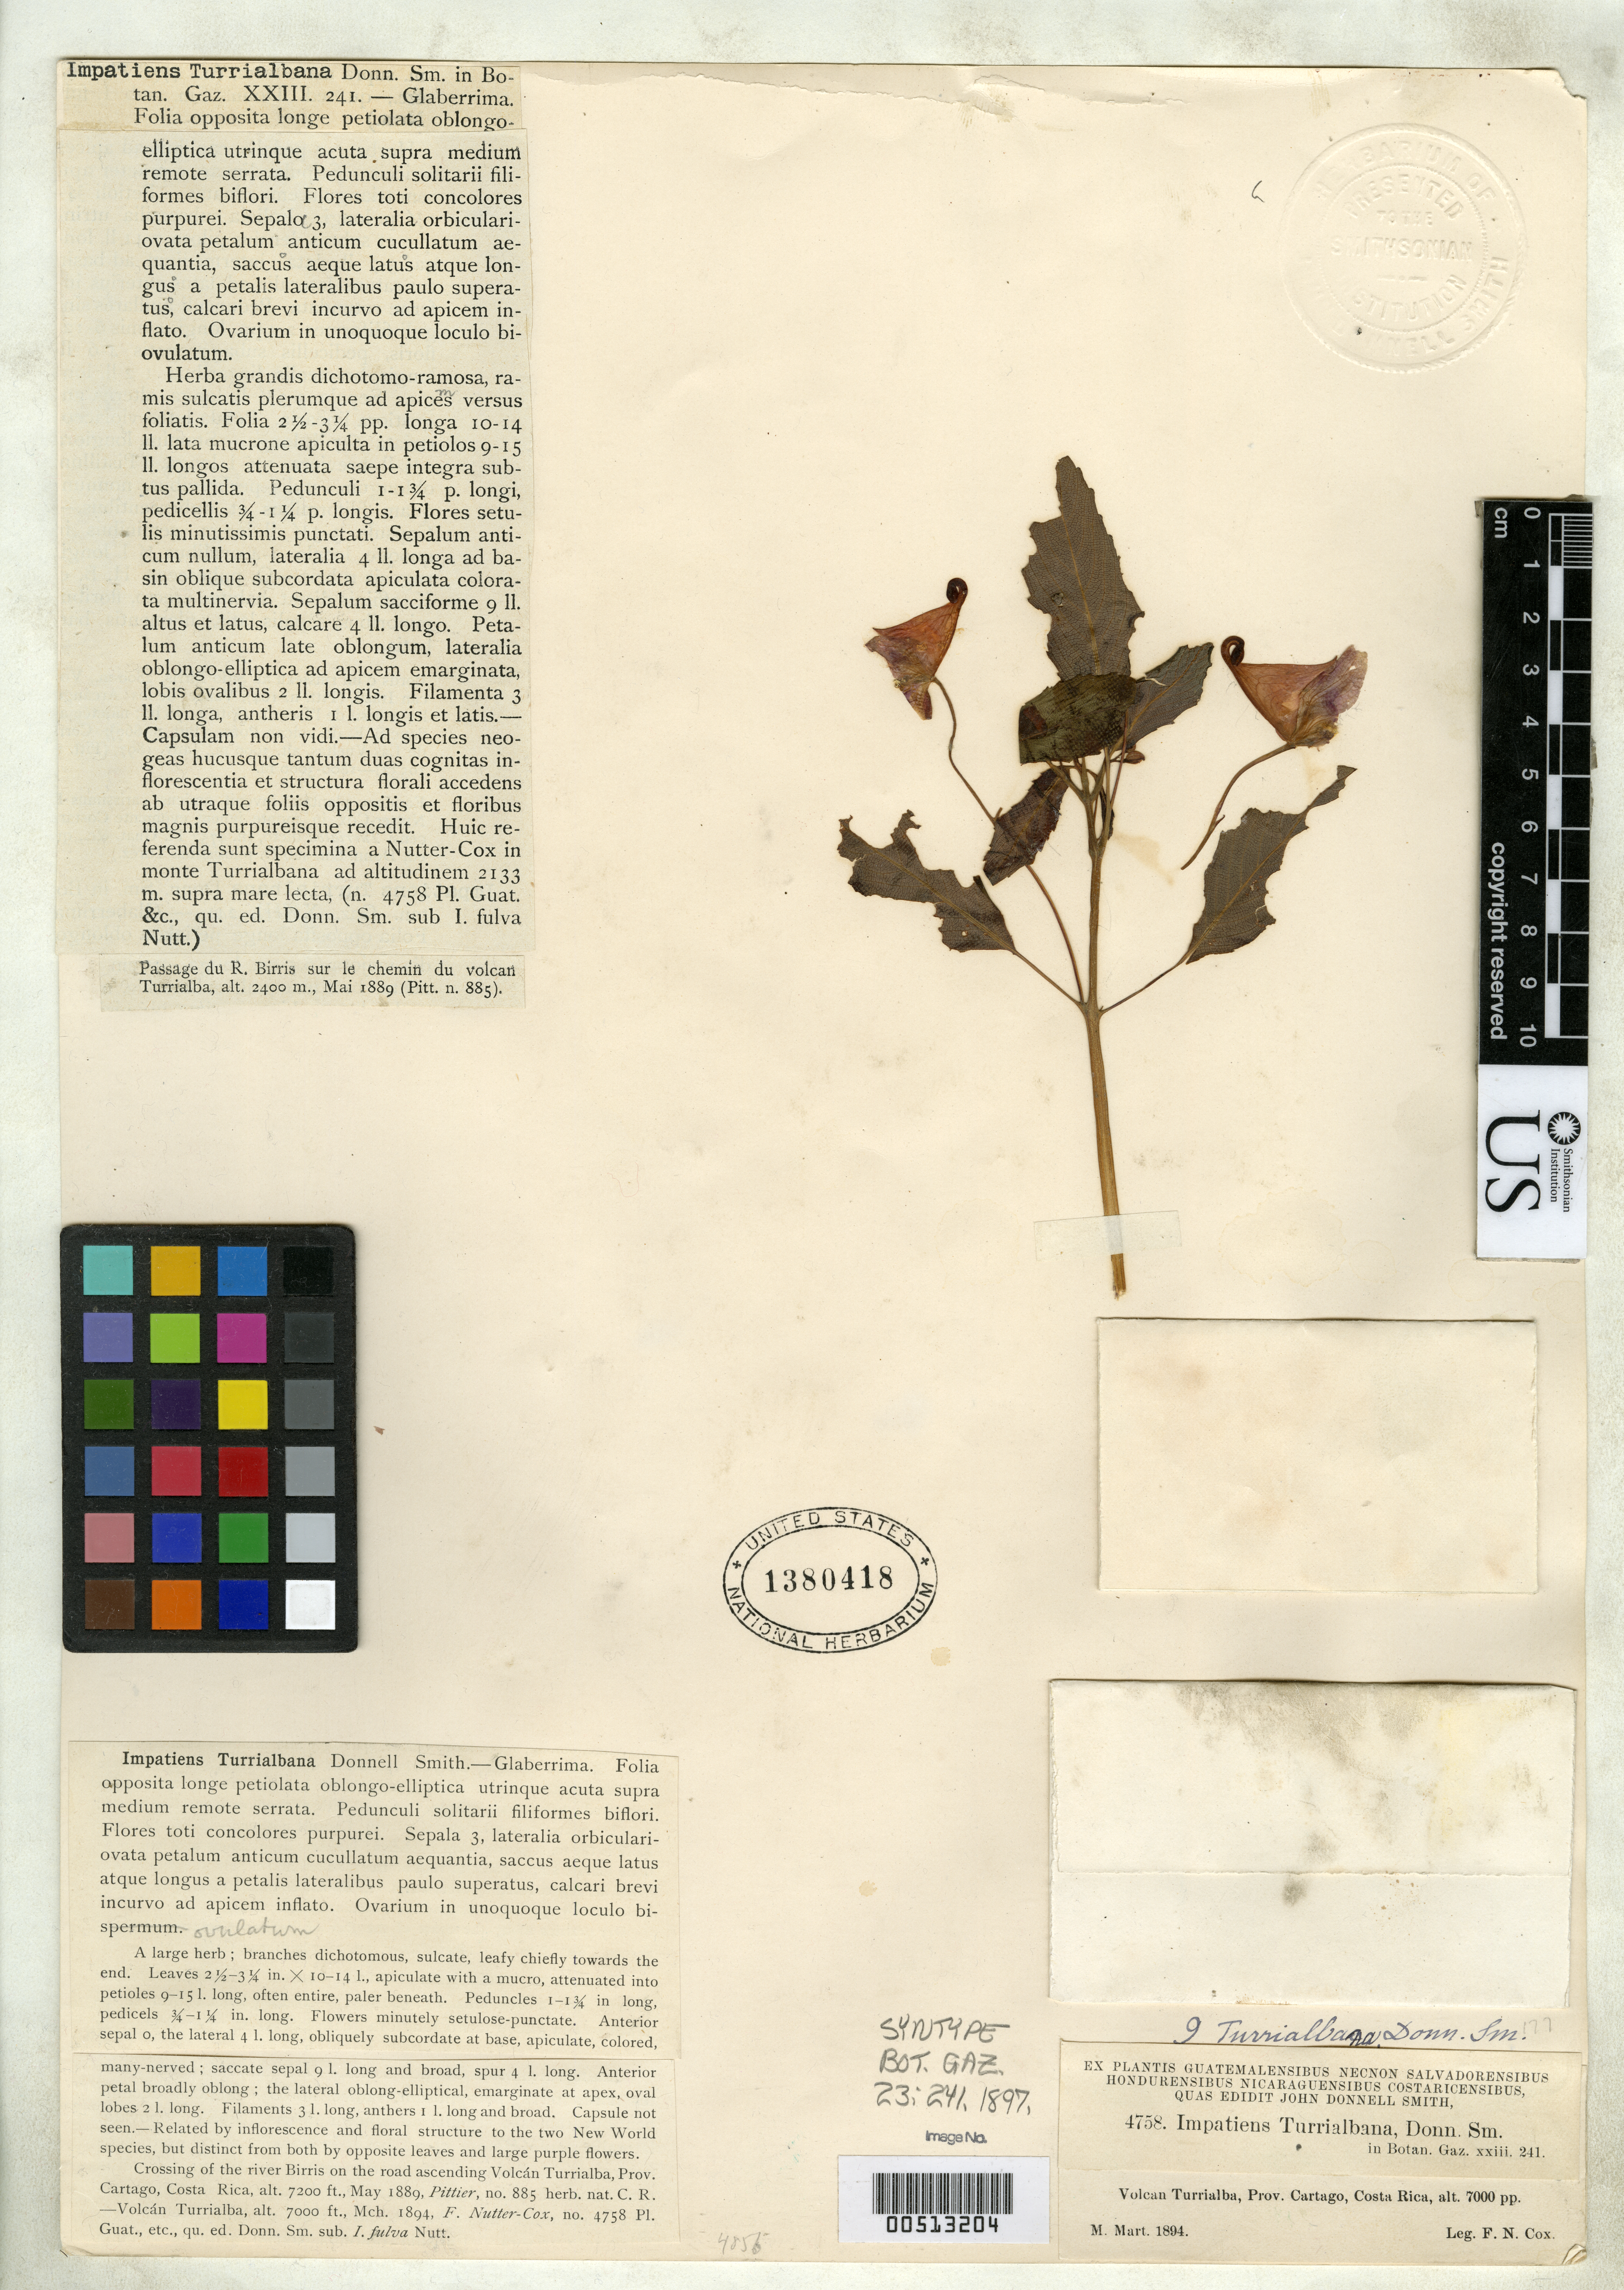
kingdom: Plantae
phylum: Tracheophyta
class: Magnoliopsida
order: Ericales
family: Balsaminaceae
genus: Impatiens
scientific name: Impatiens turrialbana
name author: Donn. Sm.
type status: Syntype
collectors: F. Cox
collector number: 4758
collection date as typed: Mar 1894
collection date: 1894-03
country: Costa Rica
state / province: Cartago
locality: Volcan Turrialba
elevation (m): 2134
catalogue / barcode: US 1380418